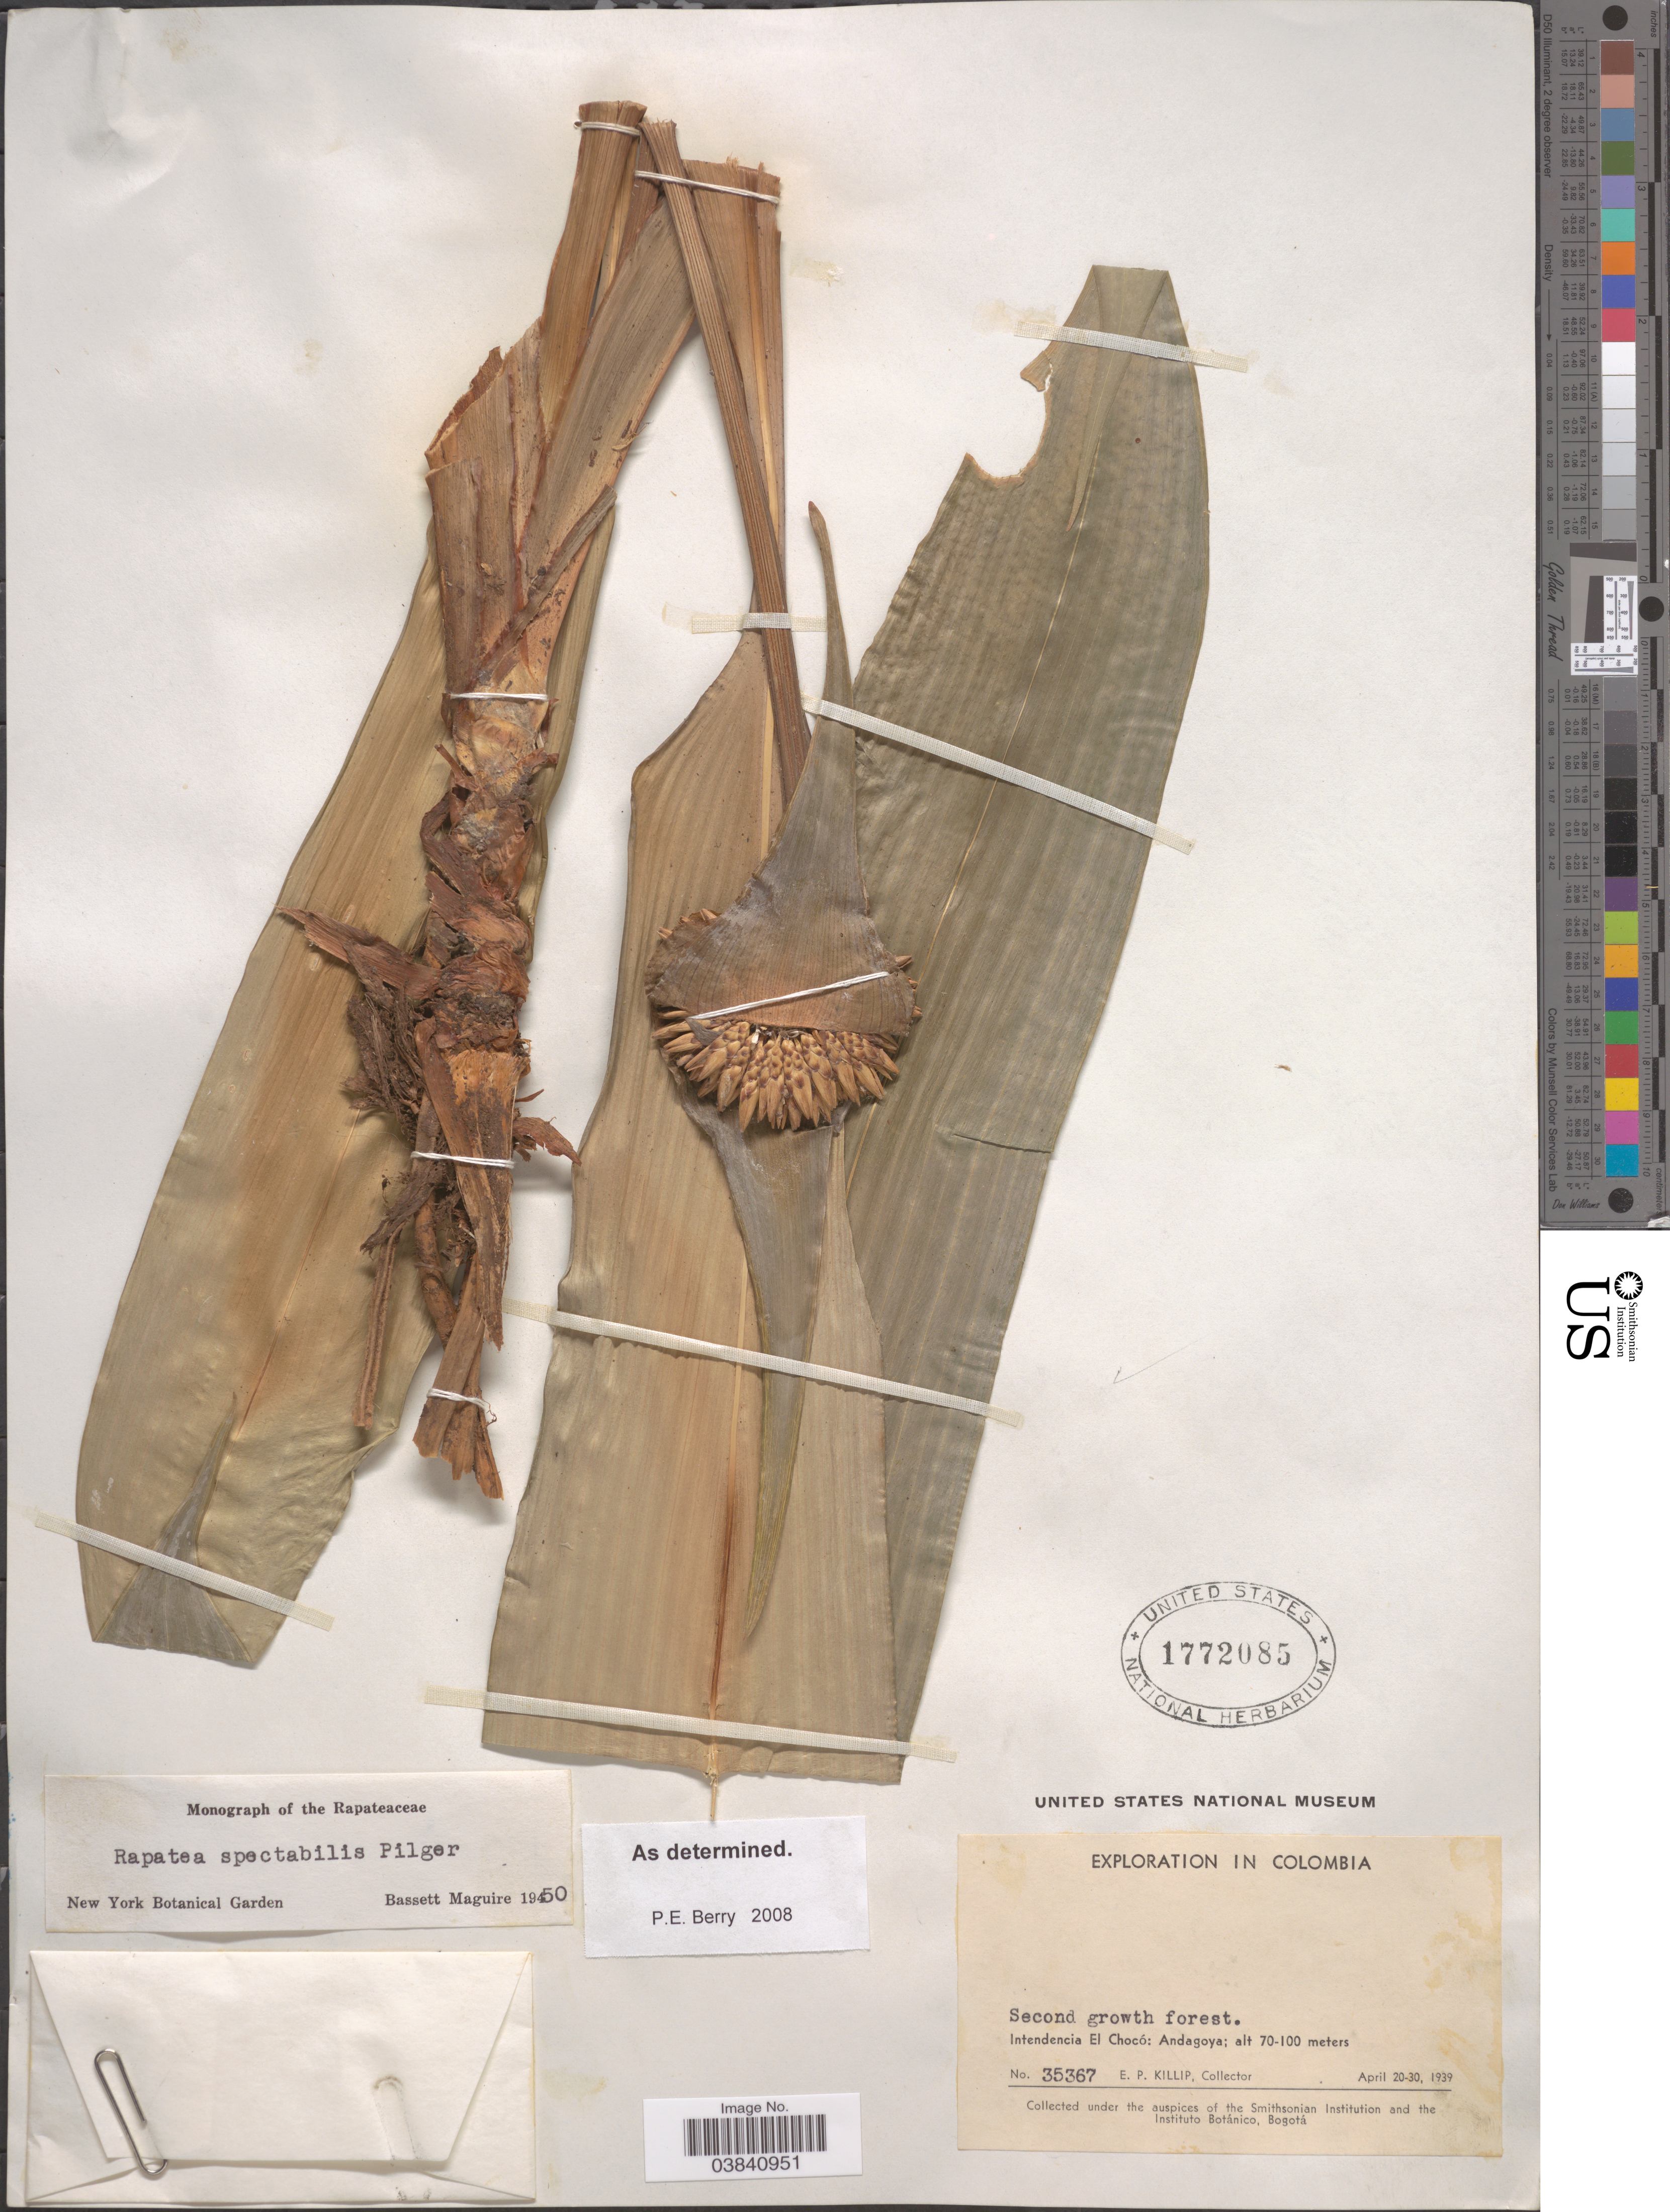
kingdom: Plantae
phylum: Tracheophyta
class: Liliopsida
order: Poales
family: Rapateaceae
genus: Rapatea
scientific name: Rapatea spectabilis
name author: Pilg.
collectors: E. P. Killip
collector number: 35367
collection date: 1939-04-20/1939-04-30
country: Colombia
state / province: Chocó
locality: Intendencia El Chocó: Andagoya.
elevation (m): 70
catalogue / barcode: US 1772085